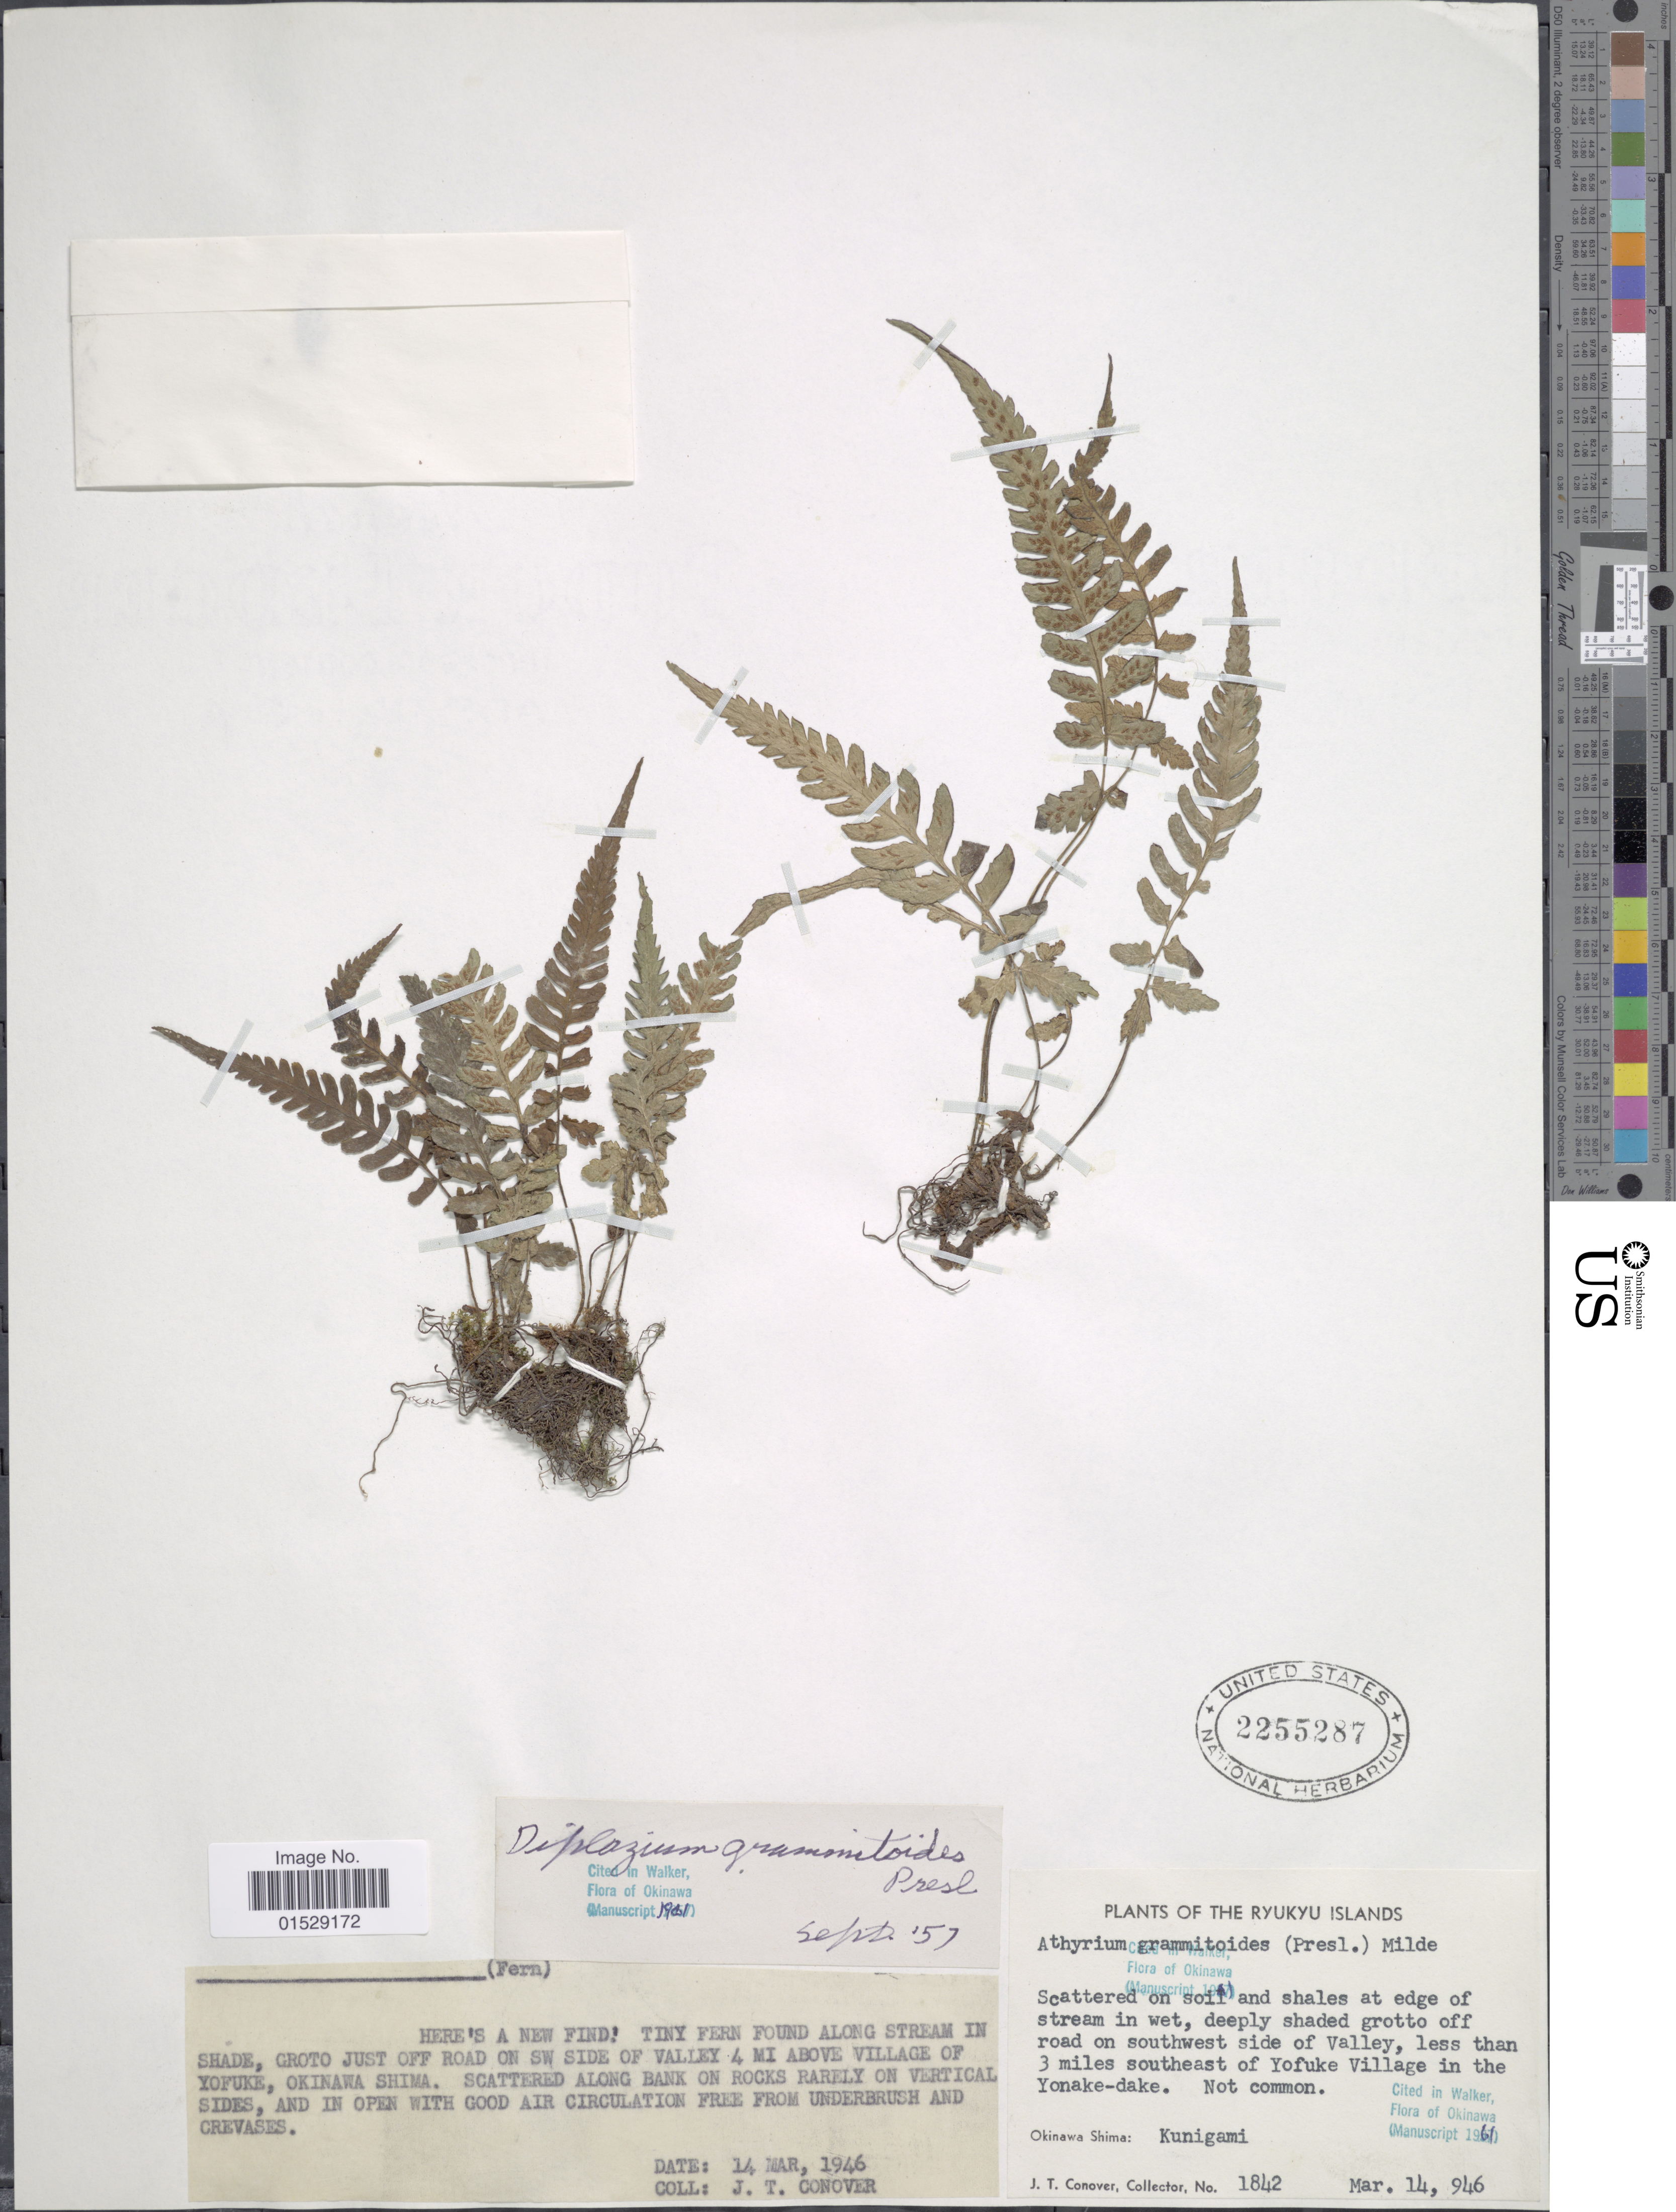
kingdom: Plantae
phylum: Tracheophyta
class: Polypodiopsida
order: Polypodiales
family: Athyriaceae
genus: Deparia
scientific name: Deparia petersenii var. grammitoides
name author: (C. Presl) H. Ohba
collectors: J. T. Conover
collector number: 1842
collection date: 1946-03-14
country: Japan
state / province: Okinawa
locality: Ryukyu Islands, deeply shaded grotto off road on southwest side of Valley, less than 3 miles southeast of Yofuke Village in the Yonake-dake, Okinawa Shima: Kunigami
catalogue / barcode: US 2255287